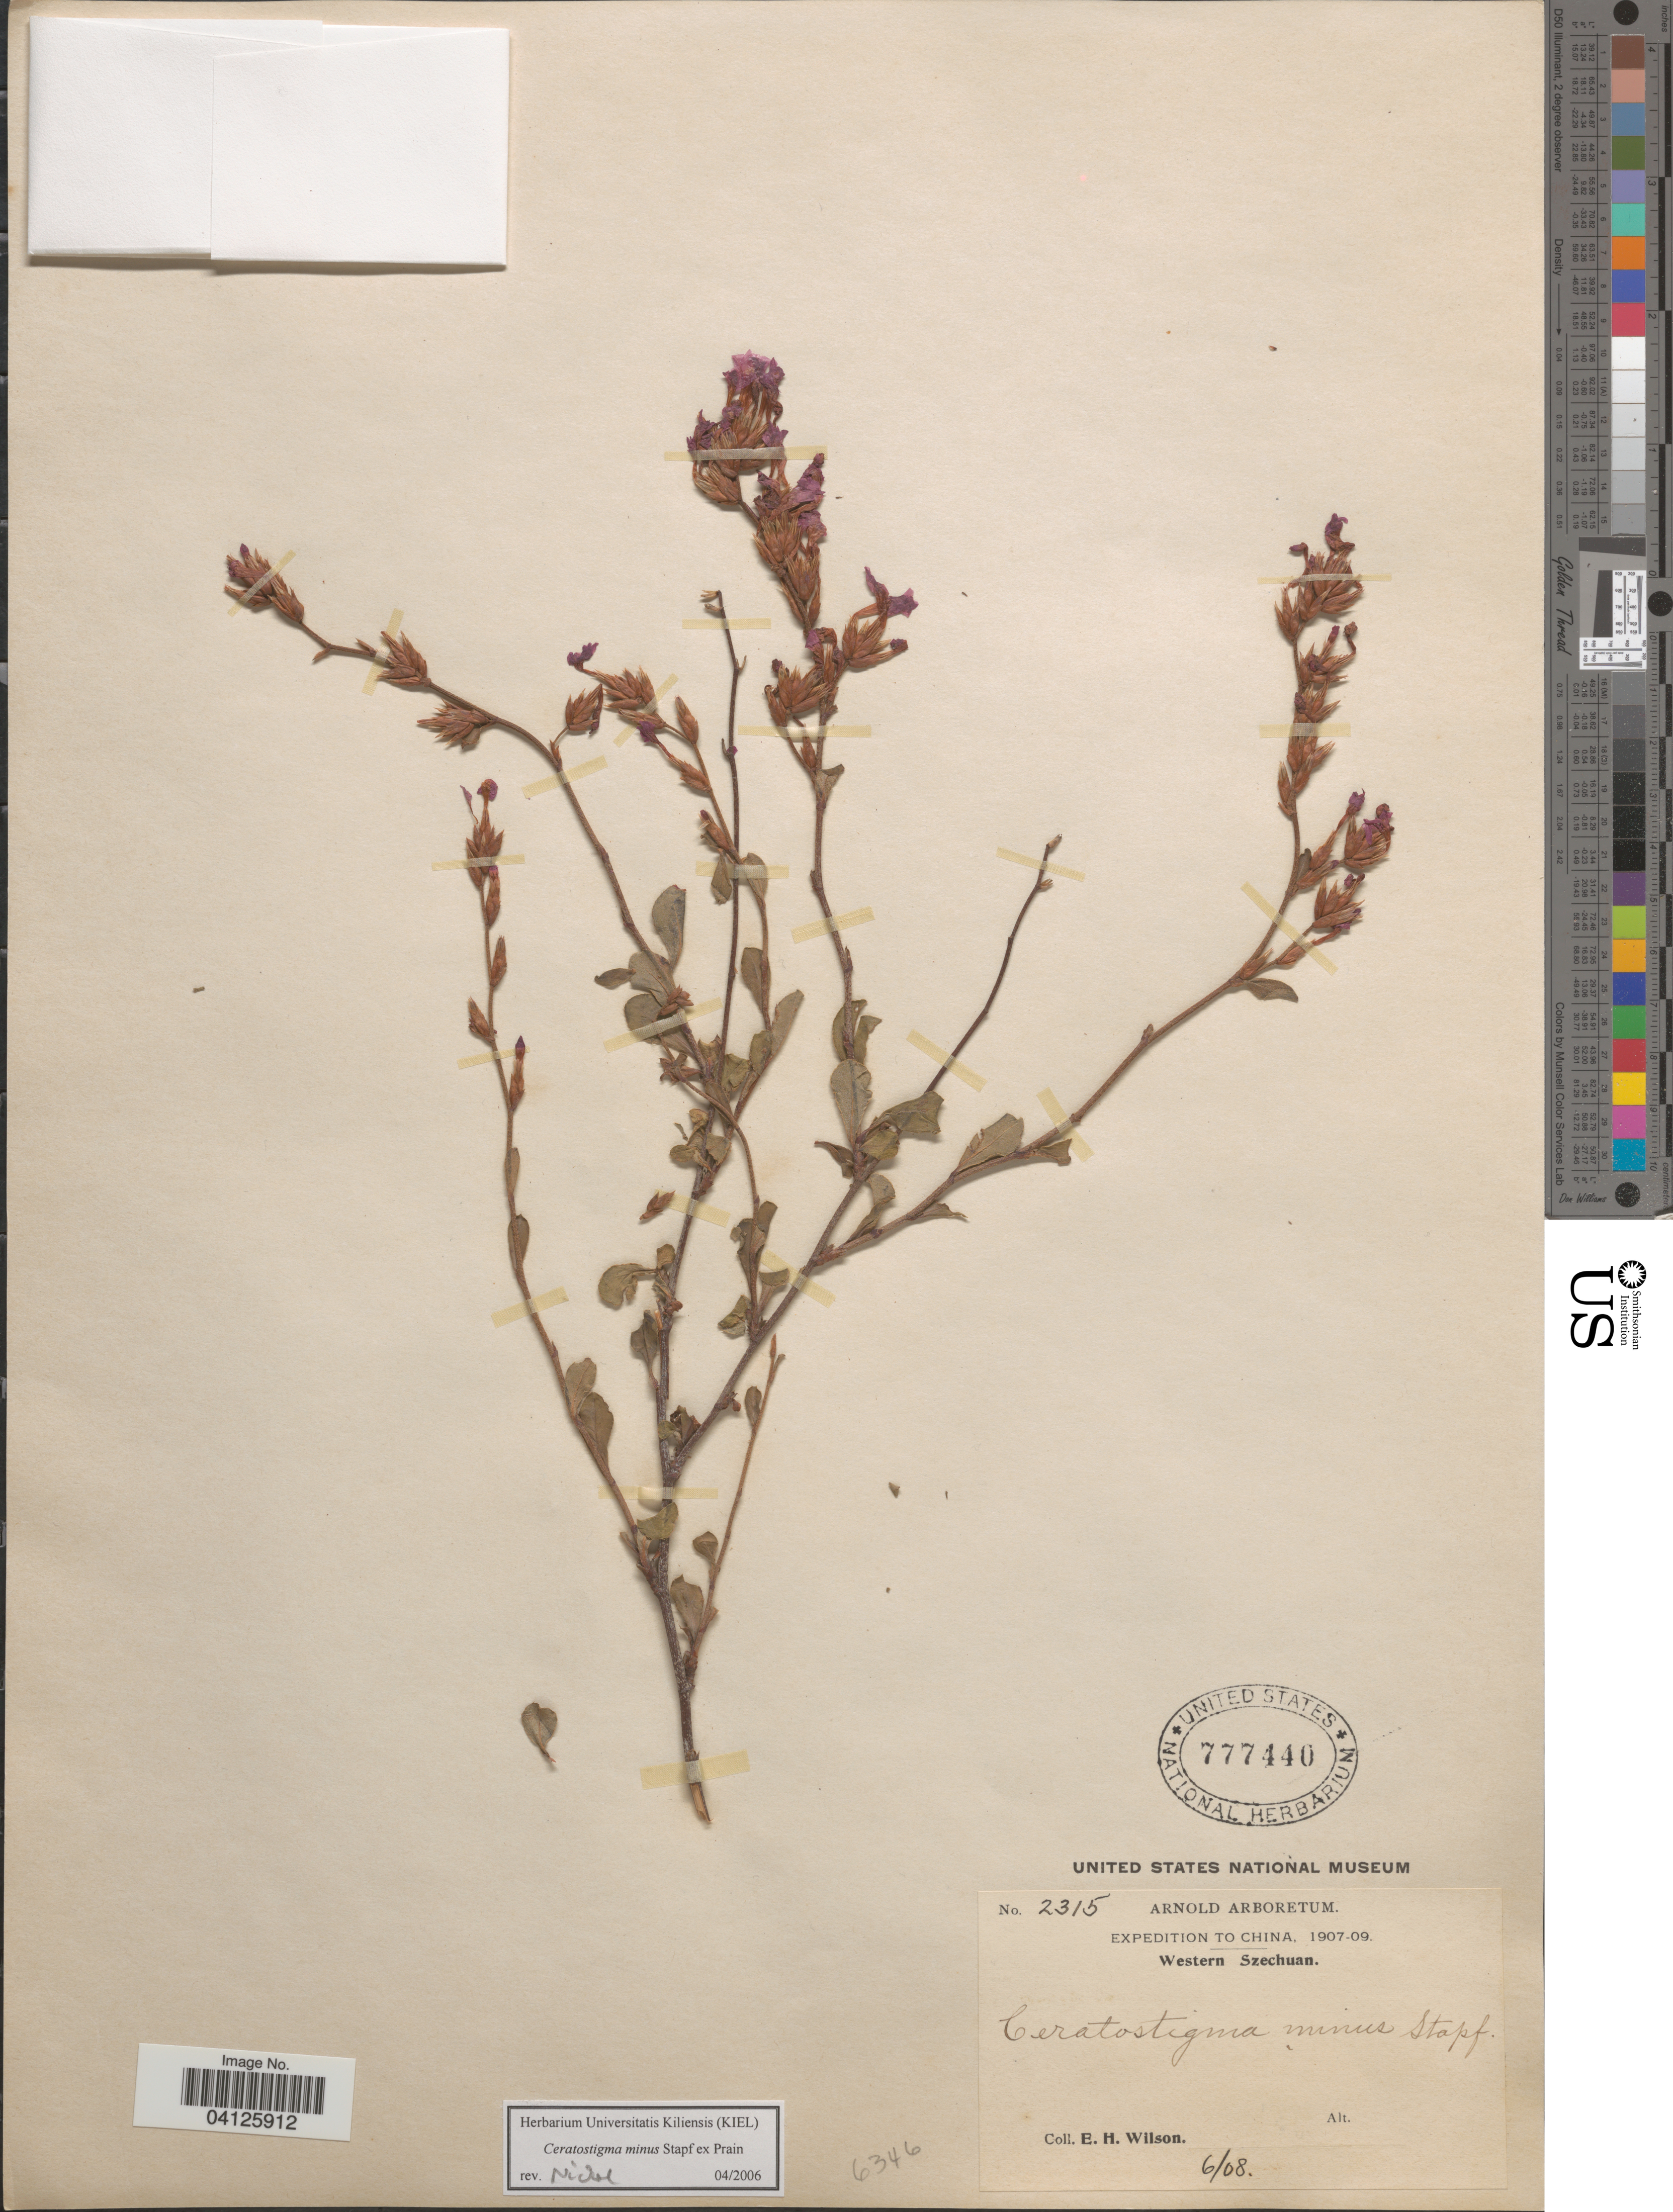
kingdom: Plantae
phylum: Tracheophyta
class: Magnoliopsida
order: Caryophyllales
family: Plumbaginaceae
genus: Ceratostigma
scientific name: Ceratostigma minus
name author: Stapf ex Prain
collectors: E. Wilson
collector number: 2315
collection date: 1908-06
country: China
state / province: Sichuan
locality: Expedition to China, 1907-09. Western Szechuan.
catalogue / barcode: US 777440